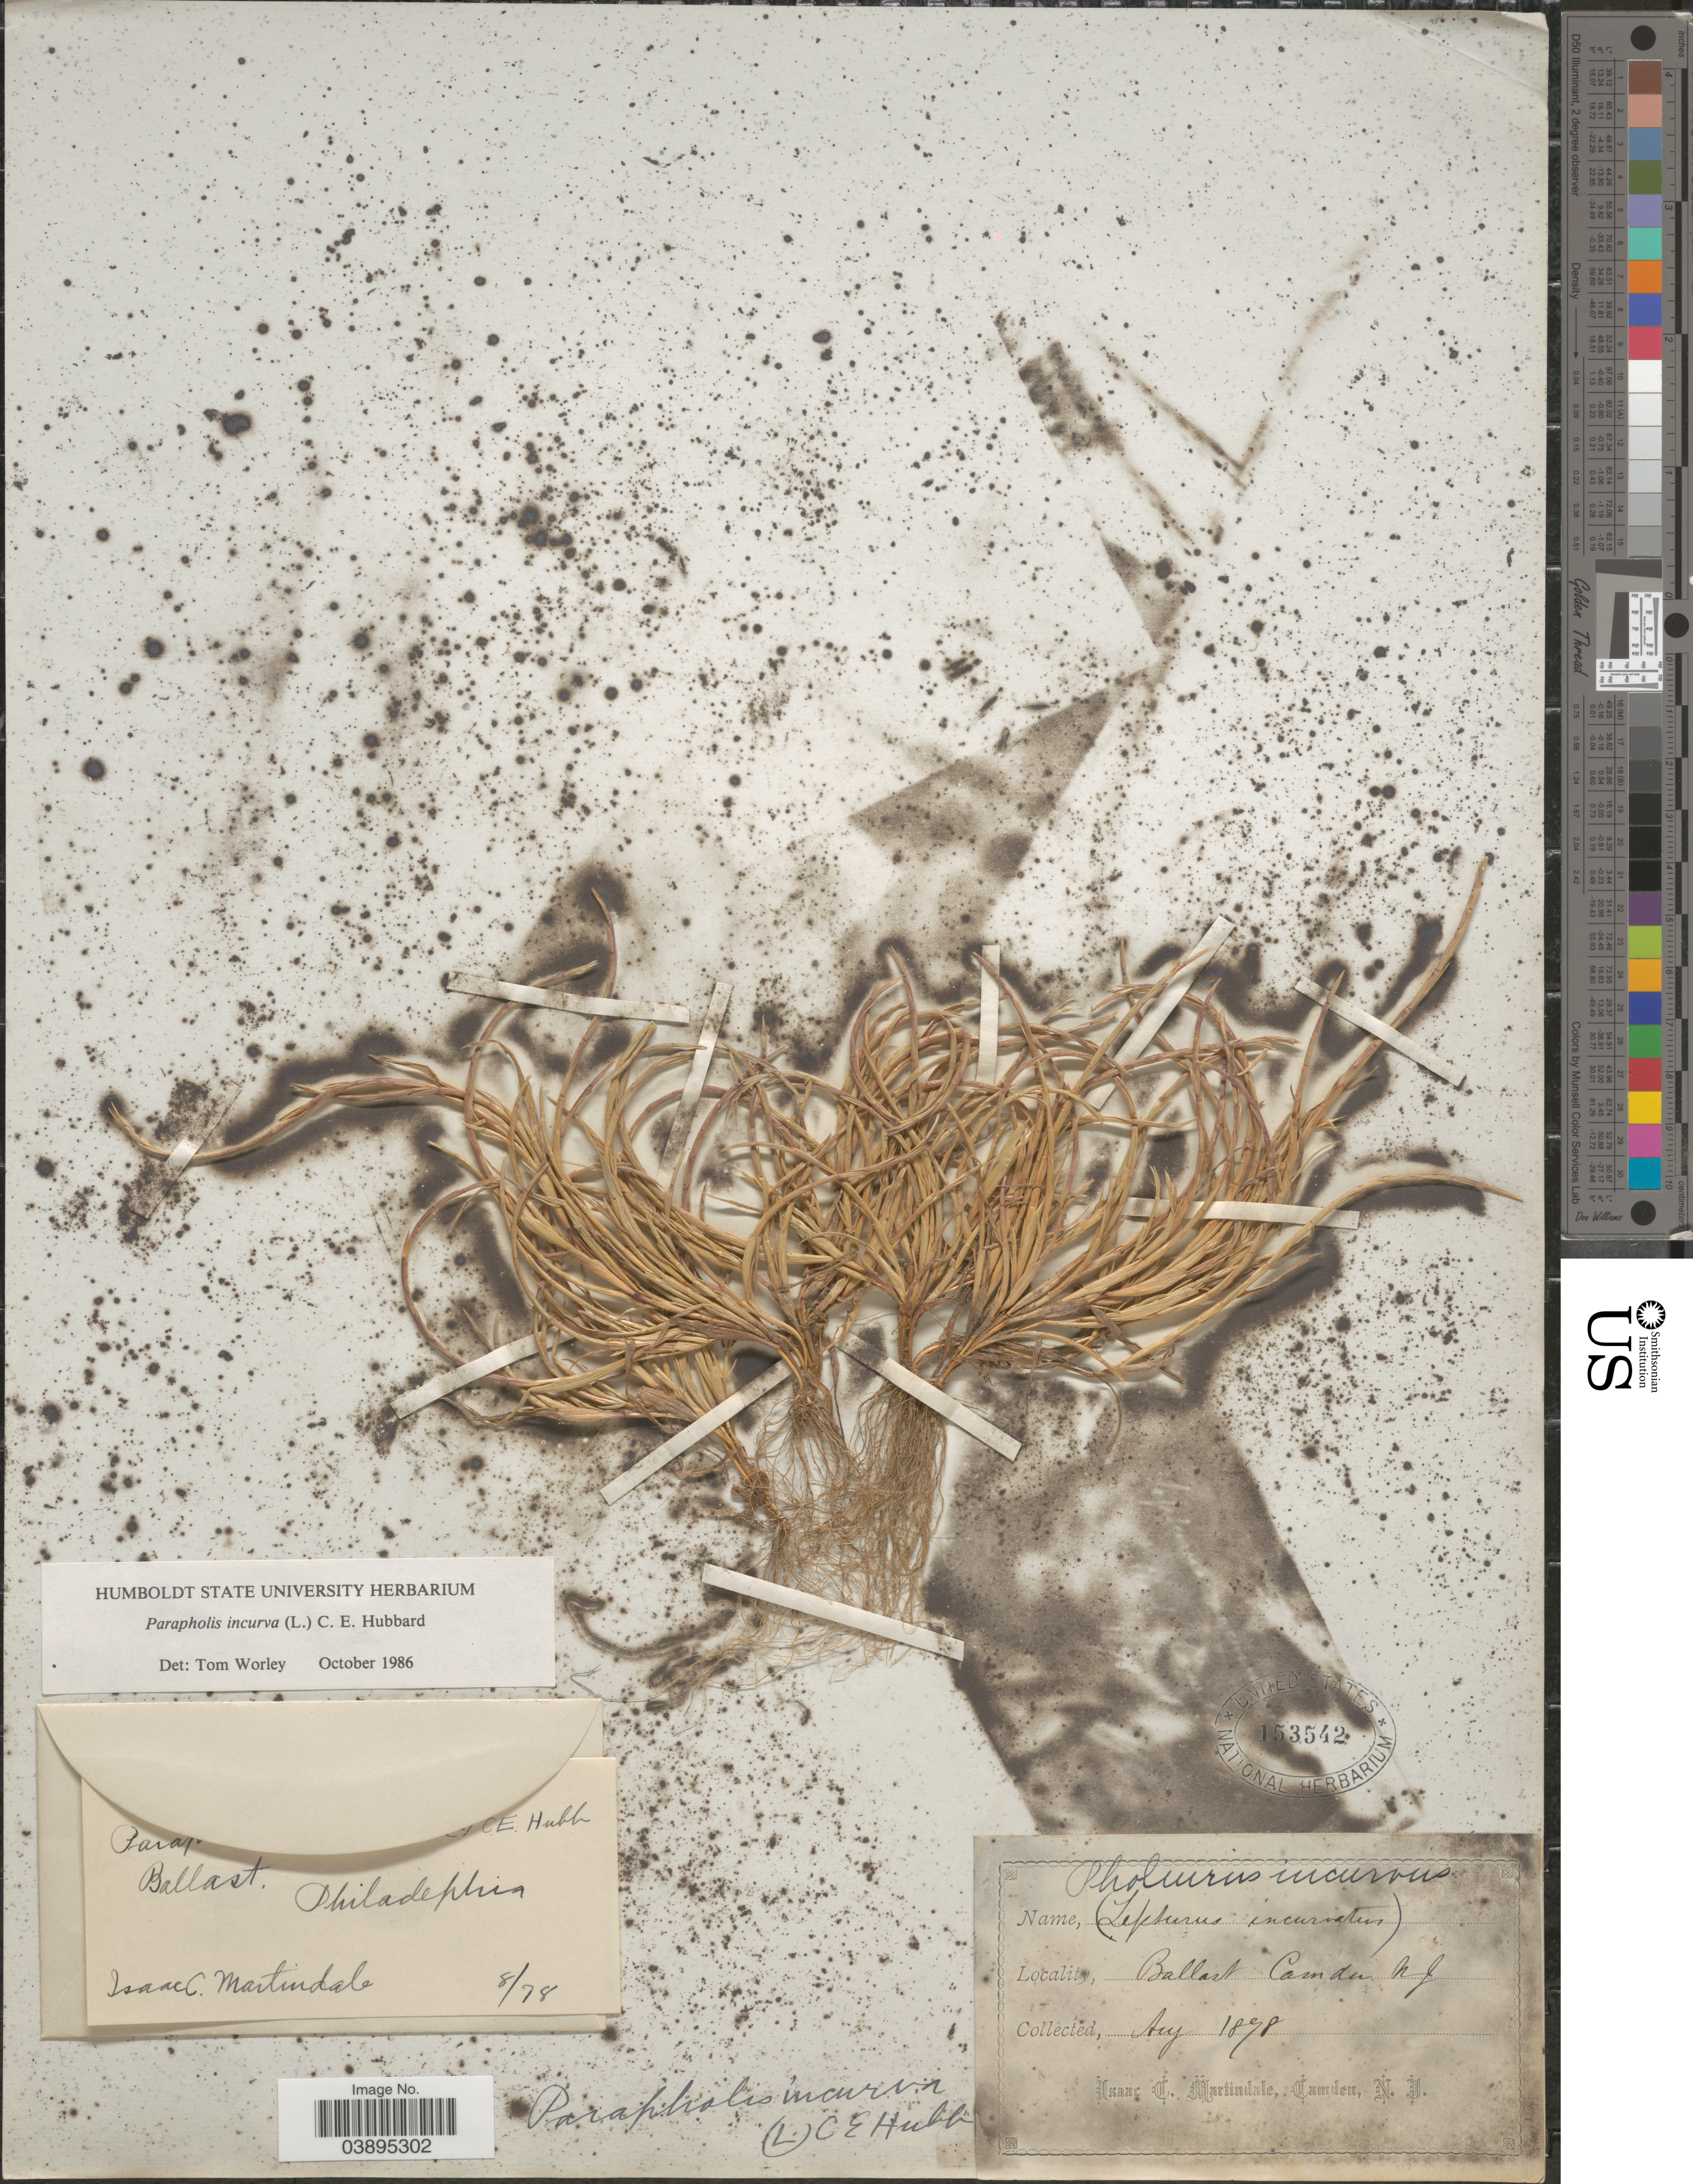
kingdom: Plantae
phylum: Tracheophyta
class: Liliopsida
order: Poales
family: Poaceae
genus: Parapholis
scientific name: Parapholis incurva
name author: (L.) C.E. Hubb.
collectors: I. C. Martindale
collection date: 1878-08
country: United States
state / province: New Jersey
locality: Ballast. Philadelphia. Camden.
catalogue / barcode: US 153542